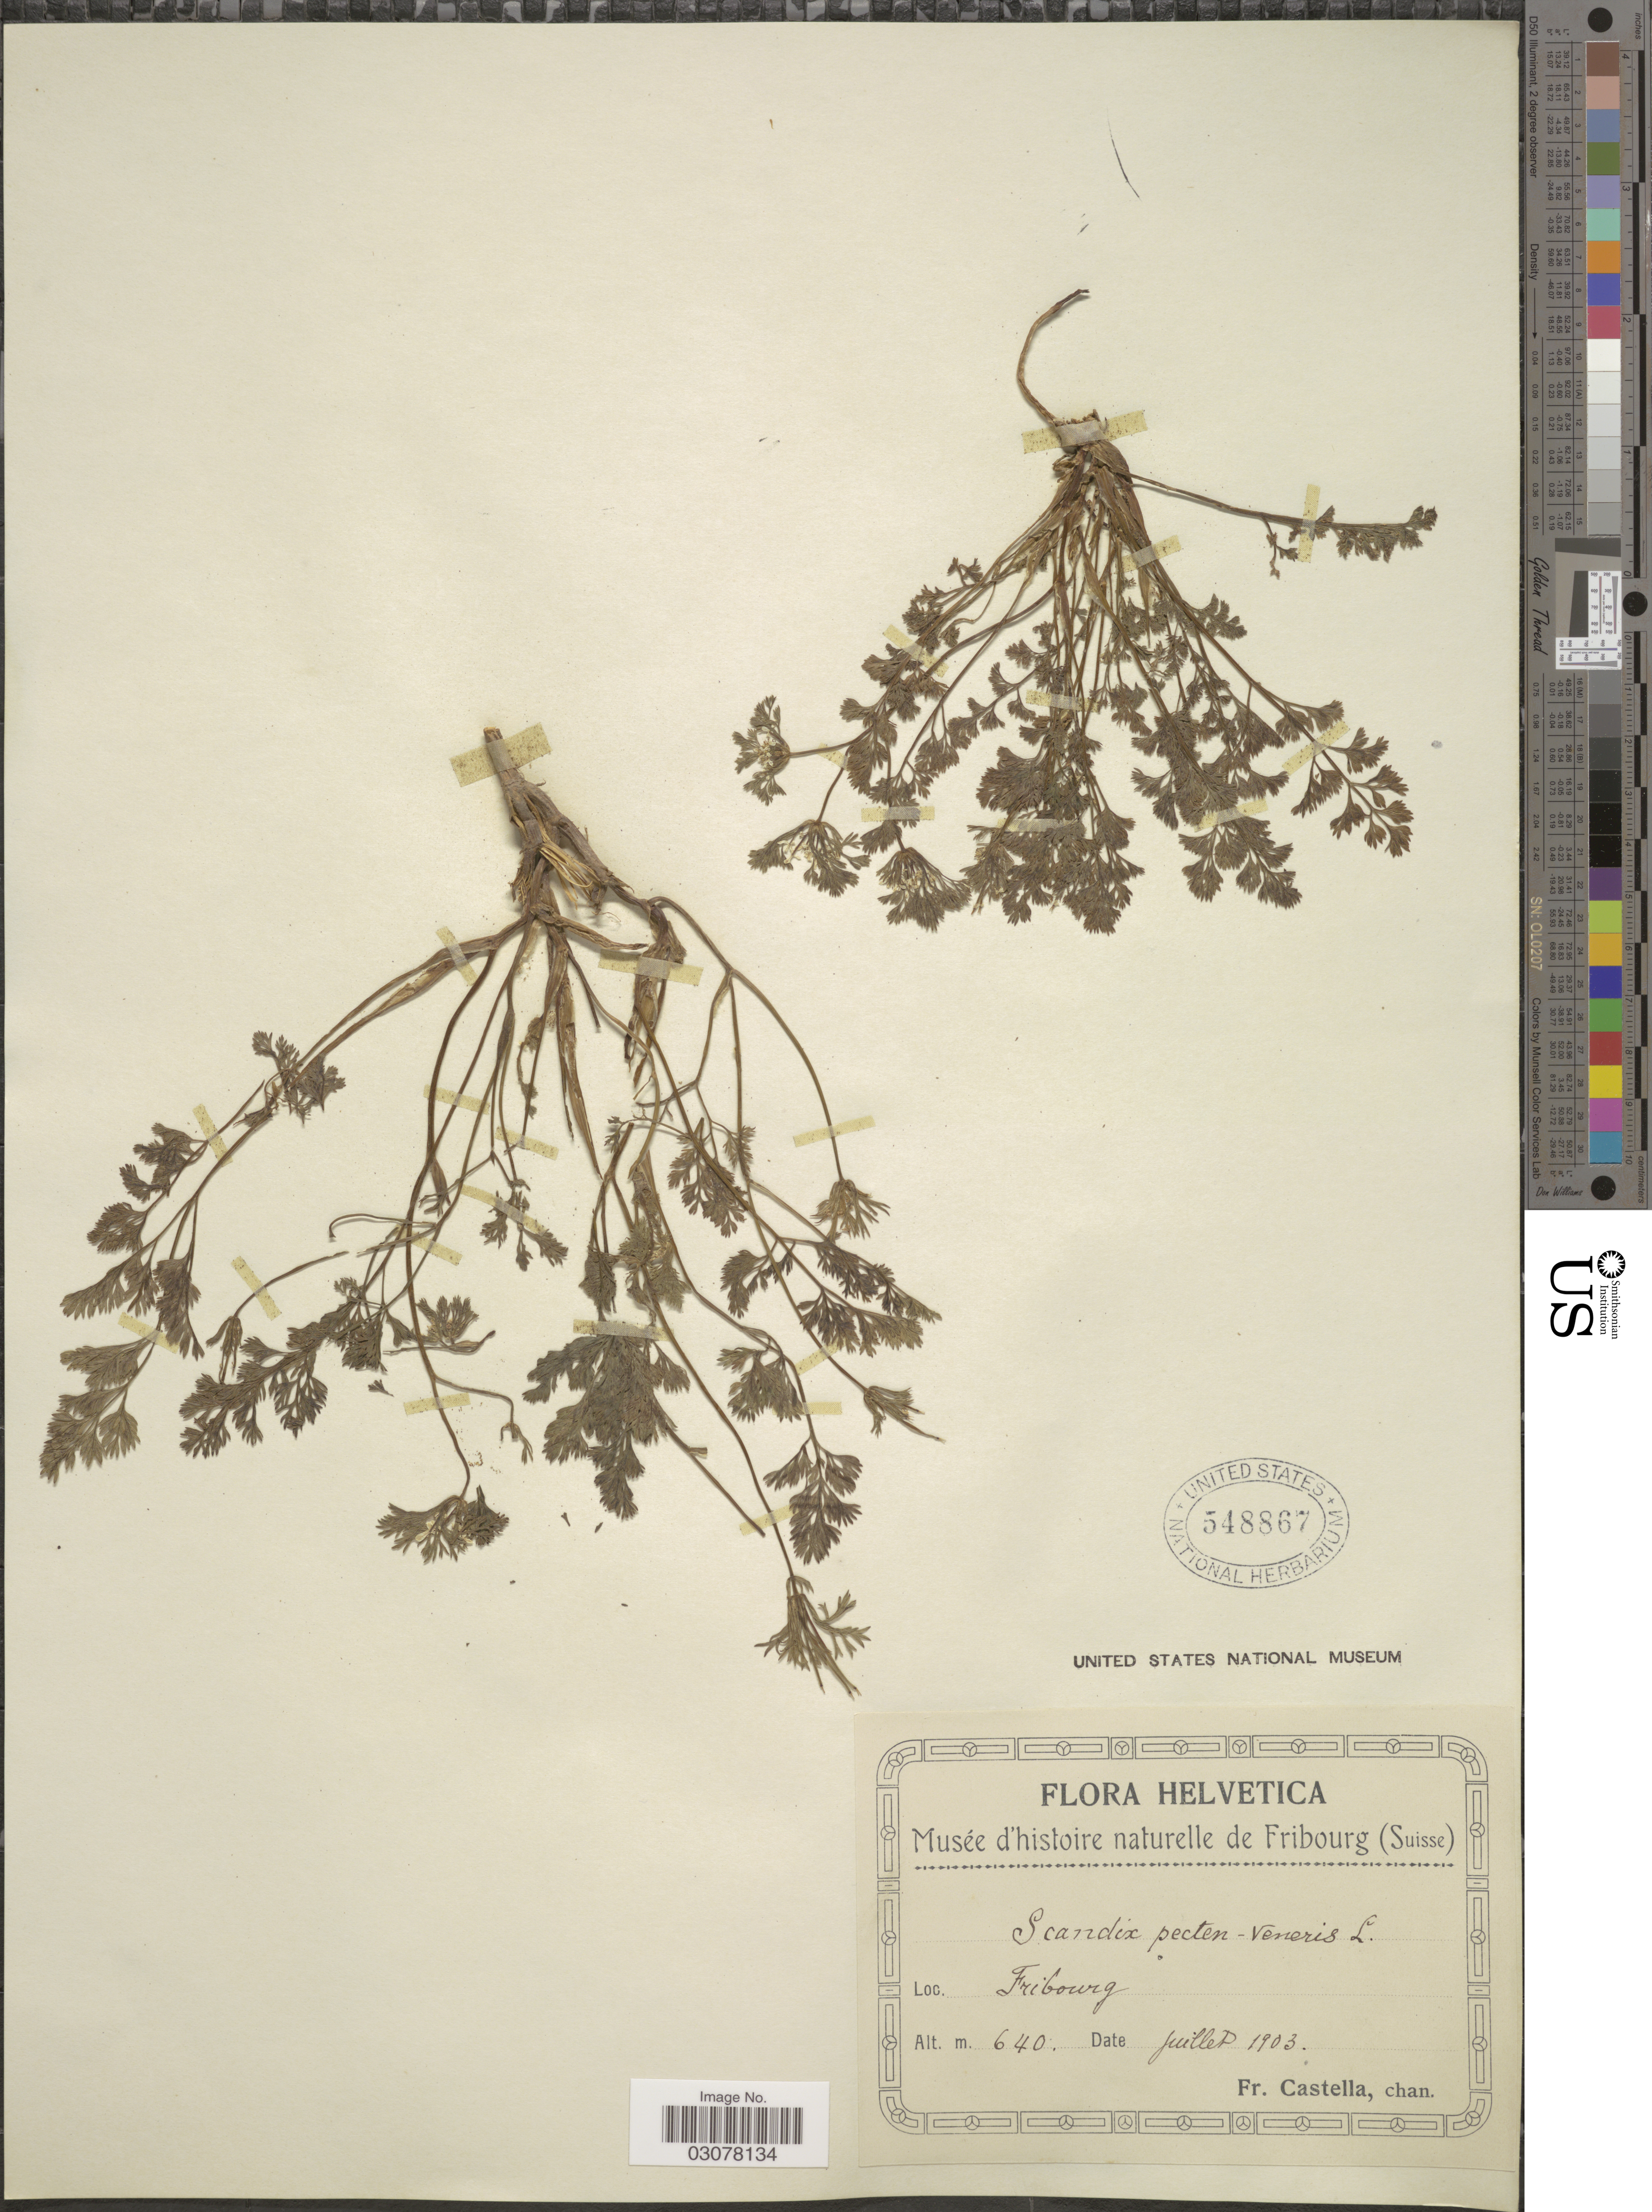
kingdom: Plantae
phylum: Tracheophyta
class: Magnoliopsida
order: Apiales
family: Apiaceae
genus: Scandix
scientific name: Scandix pecten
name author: Scop.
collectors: Fr. Castella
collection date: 1903-07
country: Switzerland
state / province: Fribourg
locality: Helvetica.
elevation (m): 640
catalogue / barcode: US 548867